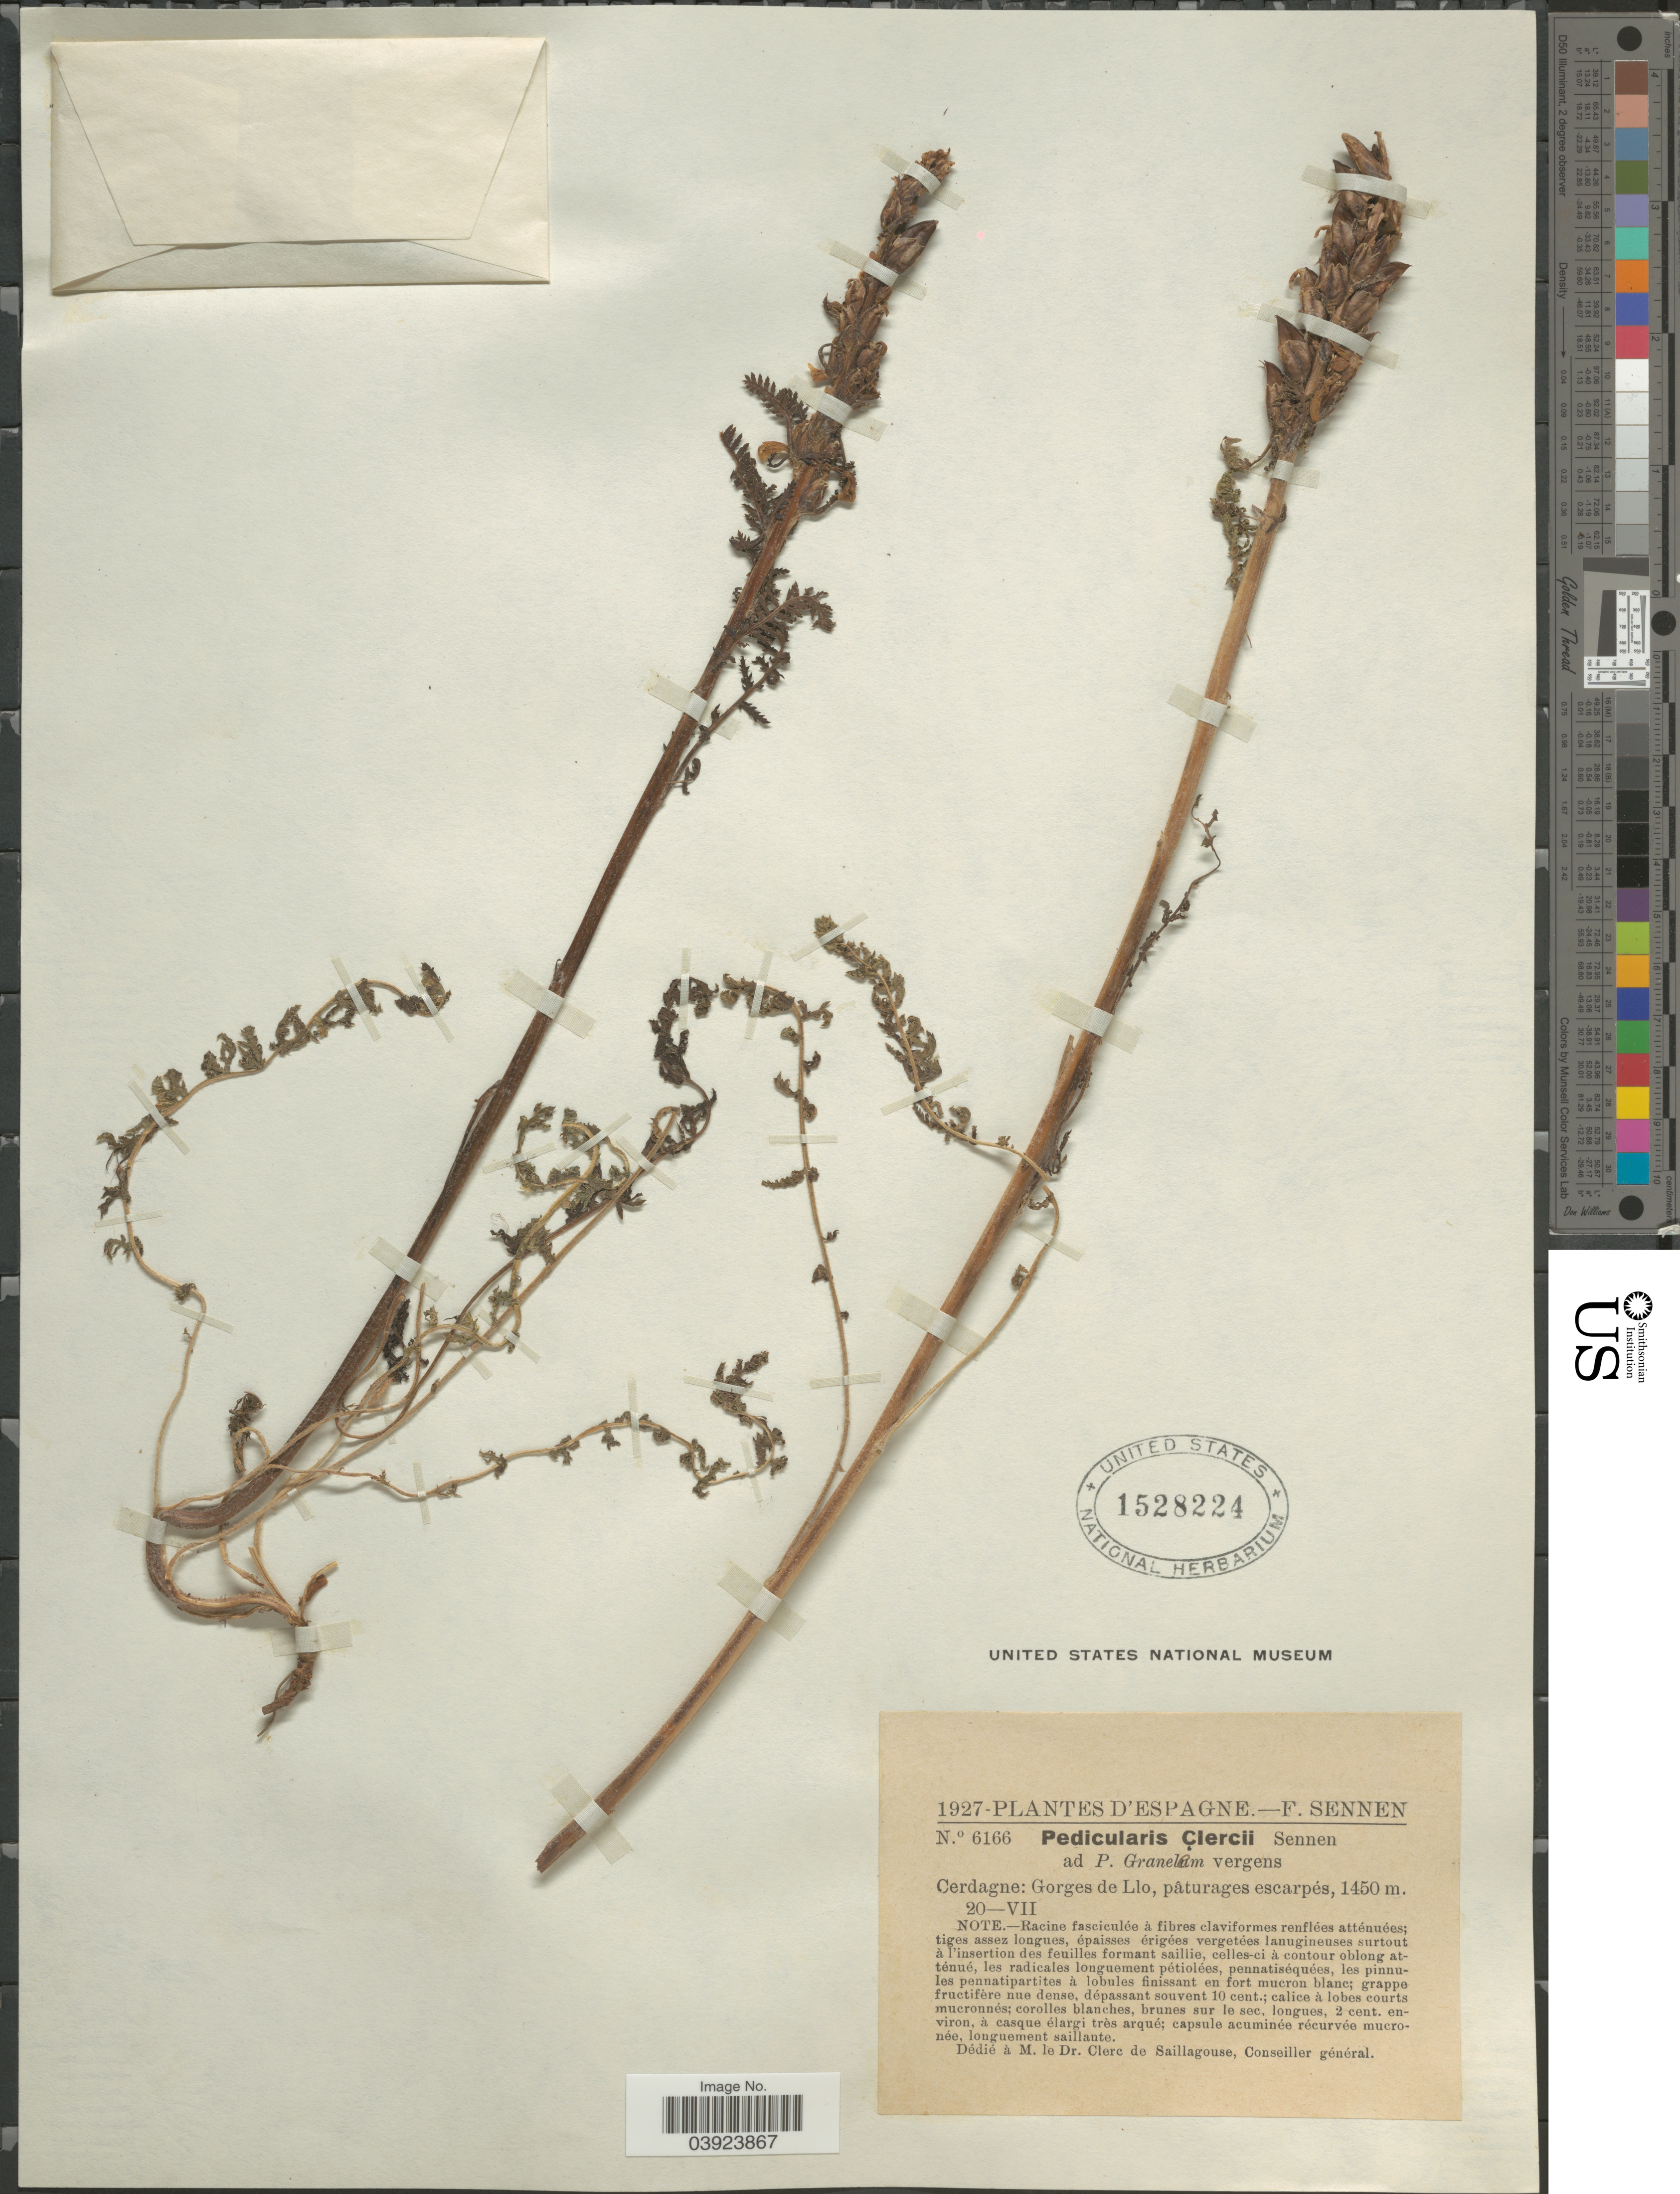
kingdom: Plantae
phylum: Tracheophyta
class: Magnoliopsida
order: Lamiales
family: Orobanchaceae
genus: Pedicularis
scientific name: Pedicularis clarkei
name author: Hook. f.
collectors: E. Sennen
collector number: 6166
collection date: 1927-07-20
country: Spain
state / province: Islas Baleares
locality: D'Espagne. Gorges de Llo.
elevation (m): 1450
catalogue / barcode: US 1528224